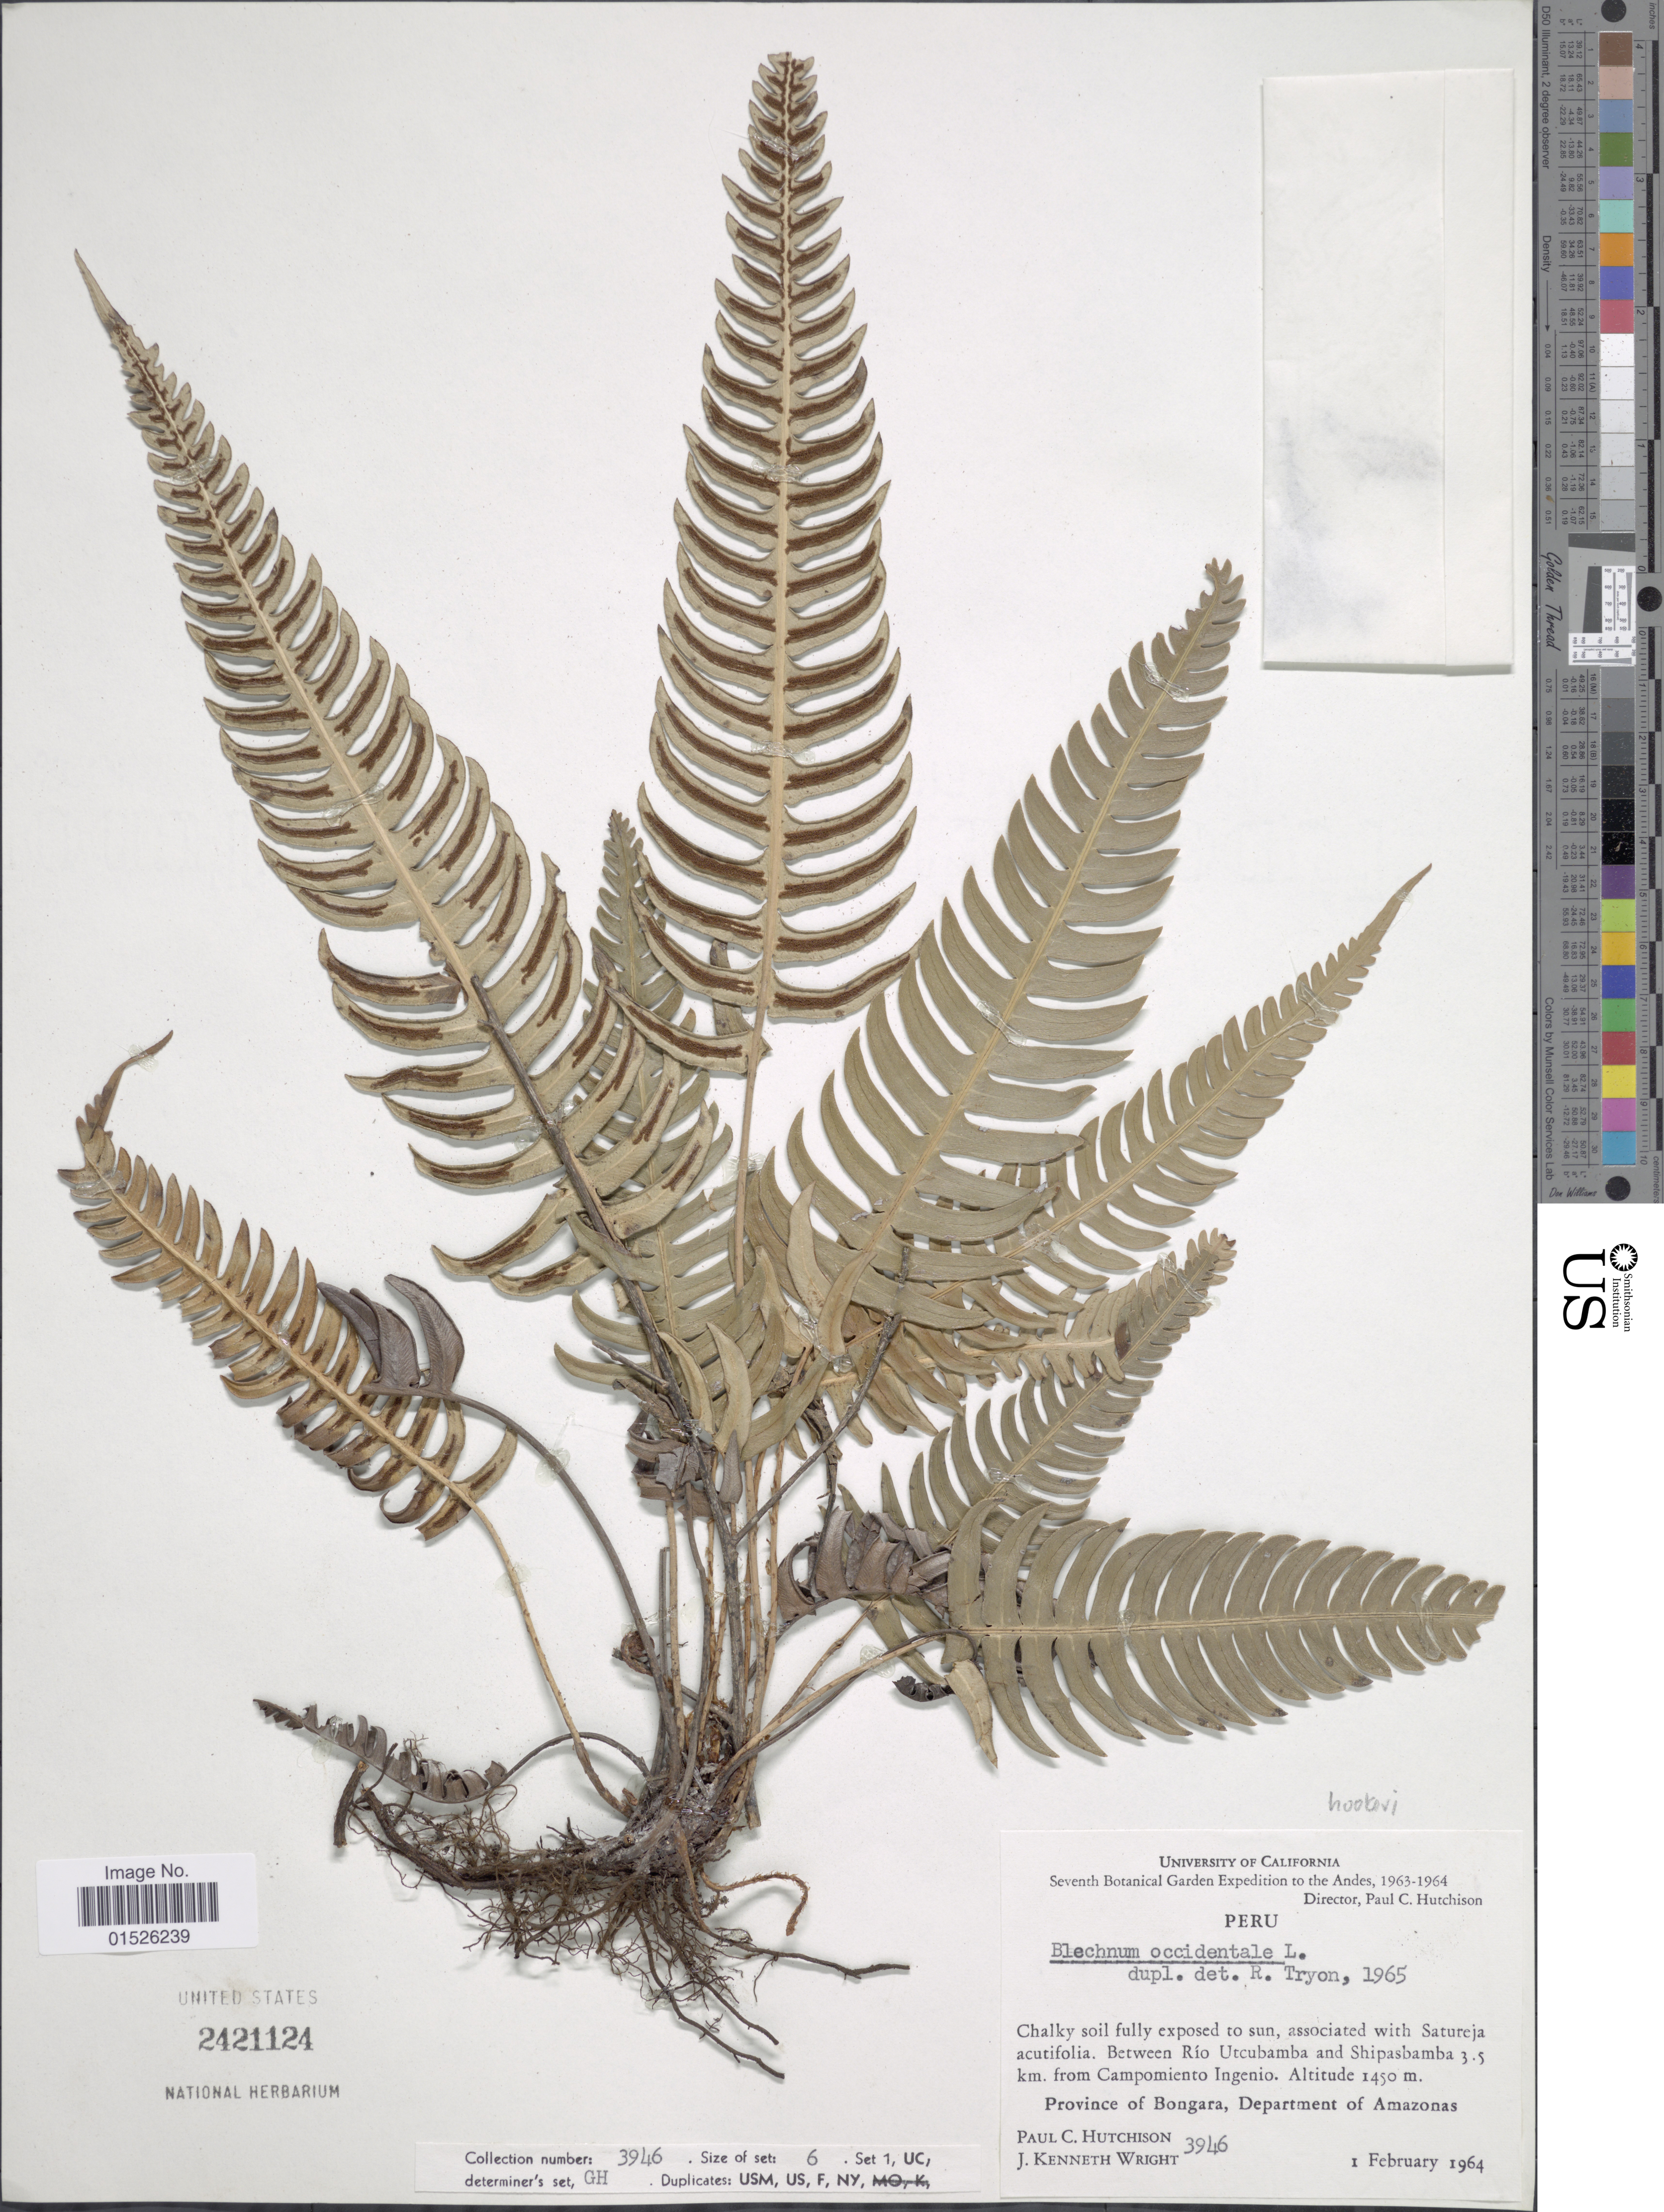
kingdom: Plantae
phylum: Tracheophyta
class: Polypodiopsida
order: Polypodiales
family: Blechnaceae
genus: Blechnum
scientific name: Blechnum hookeri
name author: C.V. Morton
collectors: P. C. Hutchison & J. K. Wright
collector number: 3946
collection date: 1964-02-01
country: Peru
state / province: Amazonas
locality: Peru, Between Rio Utcubamba and Shipasbamaba 3.5 km, from Campomiento Ingenio. Province of Bongara, Department of Amazonas.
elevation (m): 1450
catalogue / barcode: US 2421124